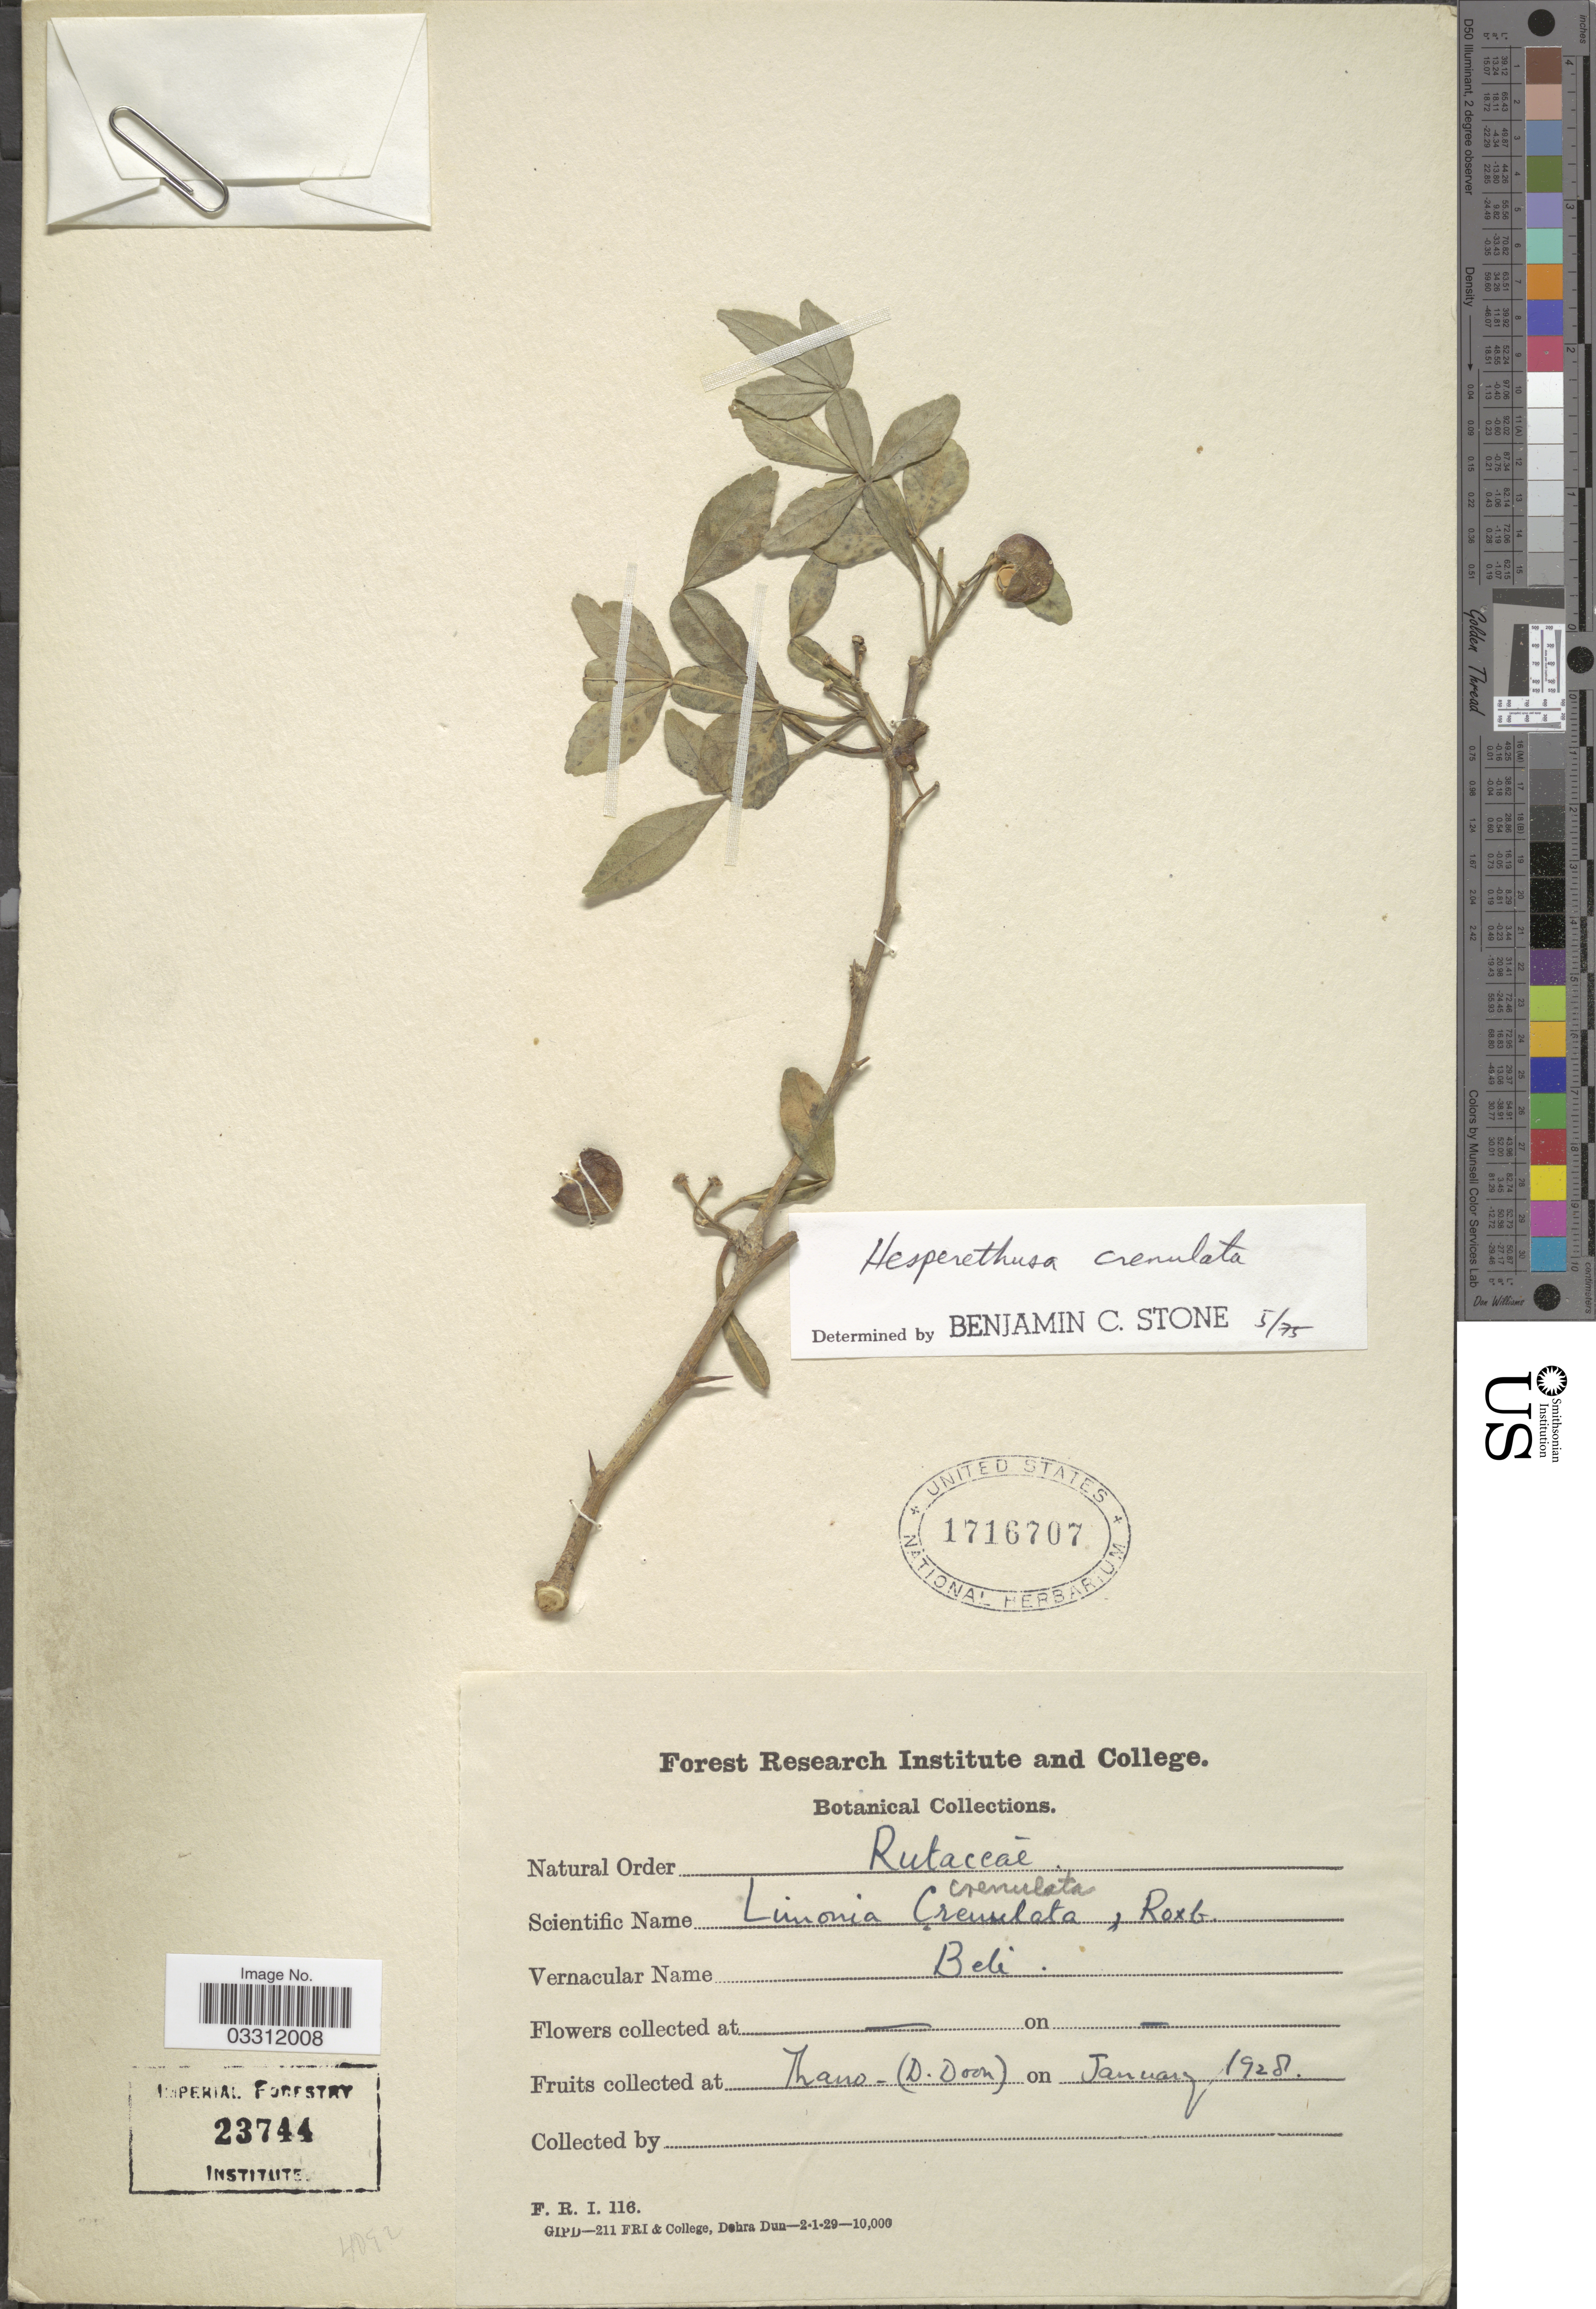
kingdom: Plantae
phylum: Tracheophyta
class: Magnoliopsida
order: Sapindales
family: Rutaceae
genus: Naringi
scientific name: Naringi crenulata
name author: (Roxb.) Nicolson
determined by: Strong, Mark T., (BOT), Smithsonian Institution - National Museum of Natural History (UNITED STATES)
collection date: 1928-01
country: India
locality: Thano - (D. Doon).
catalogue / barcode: US 1716707